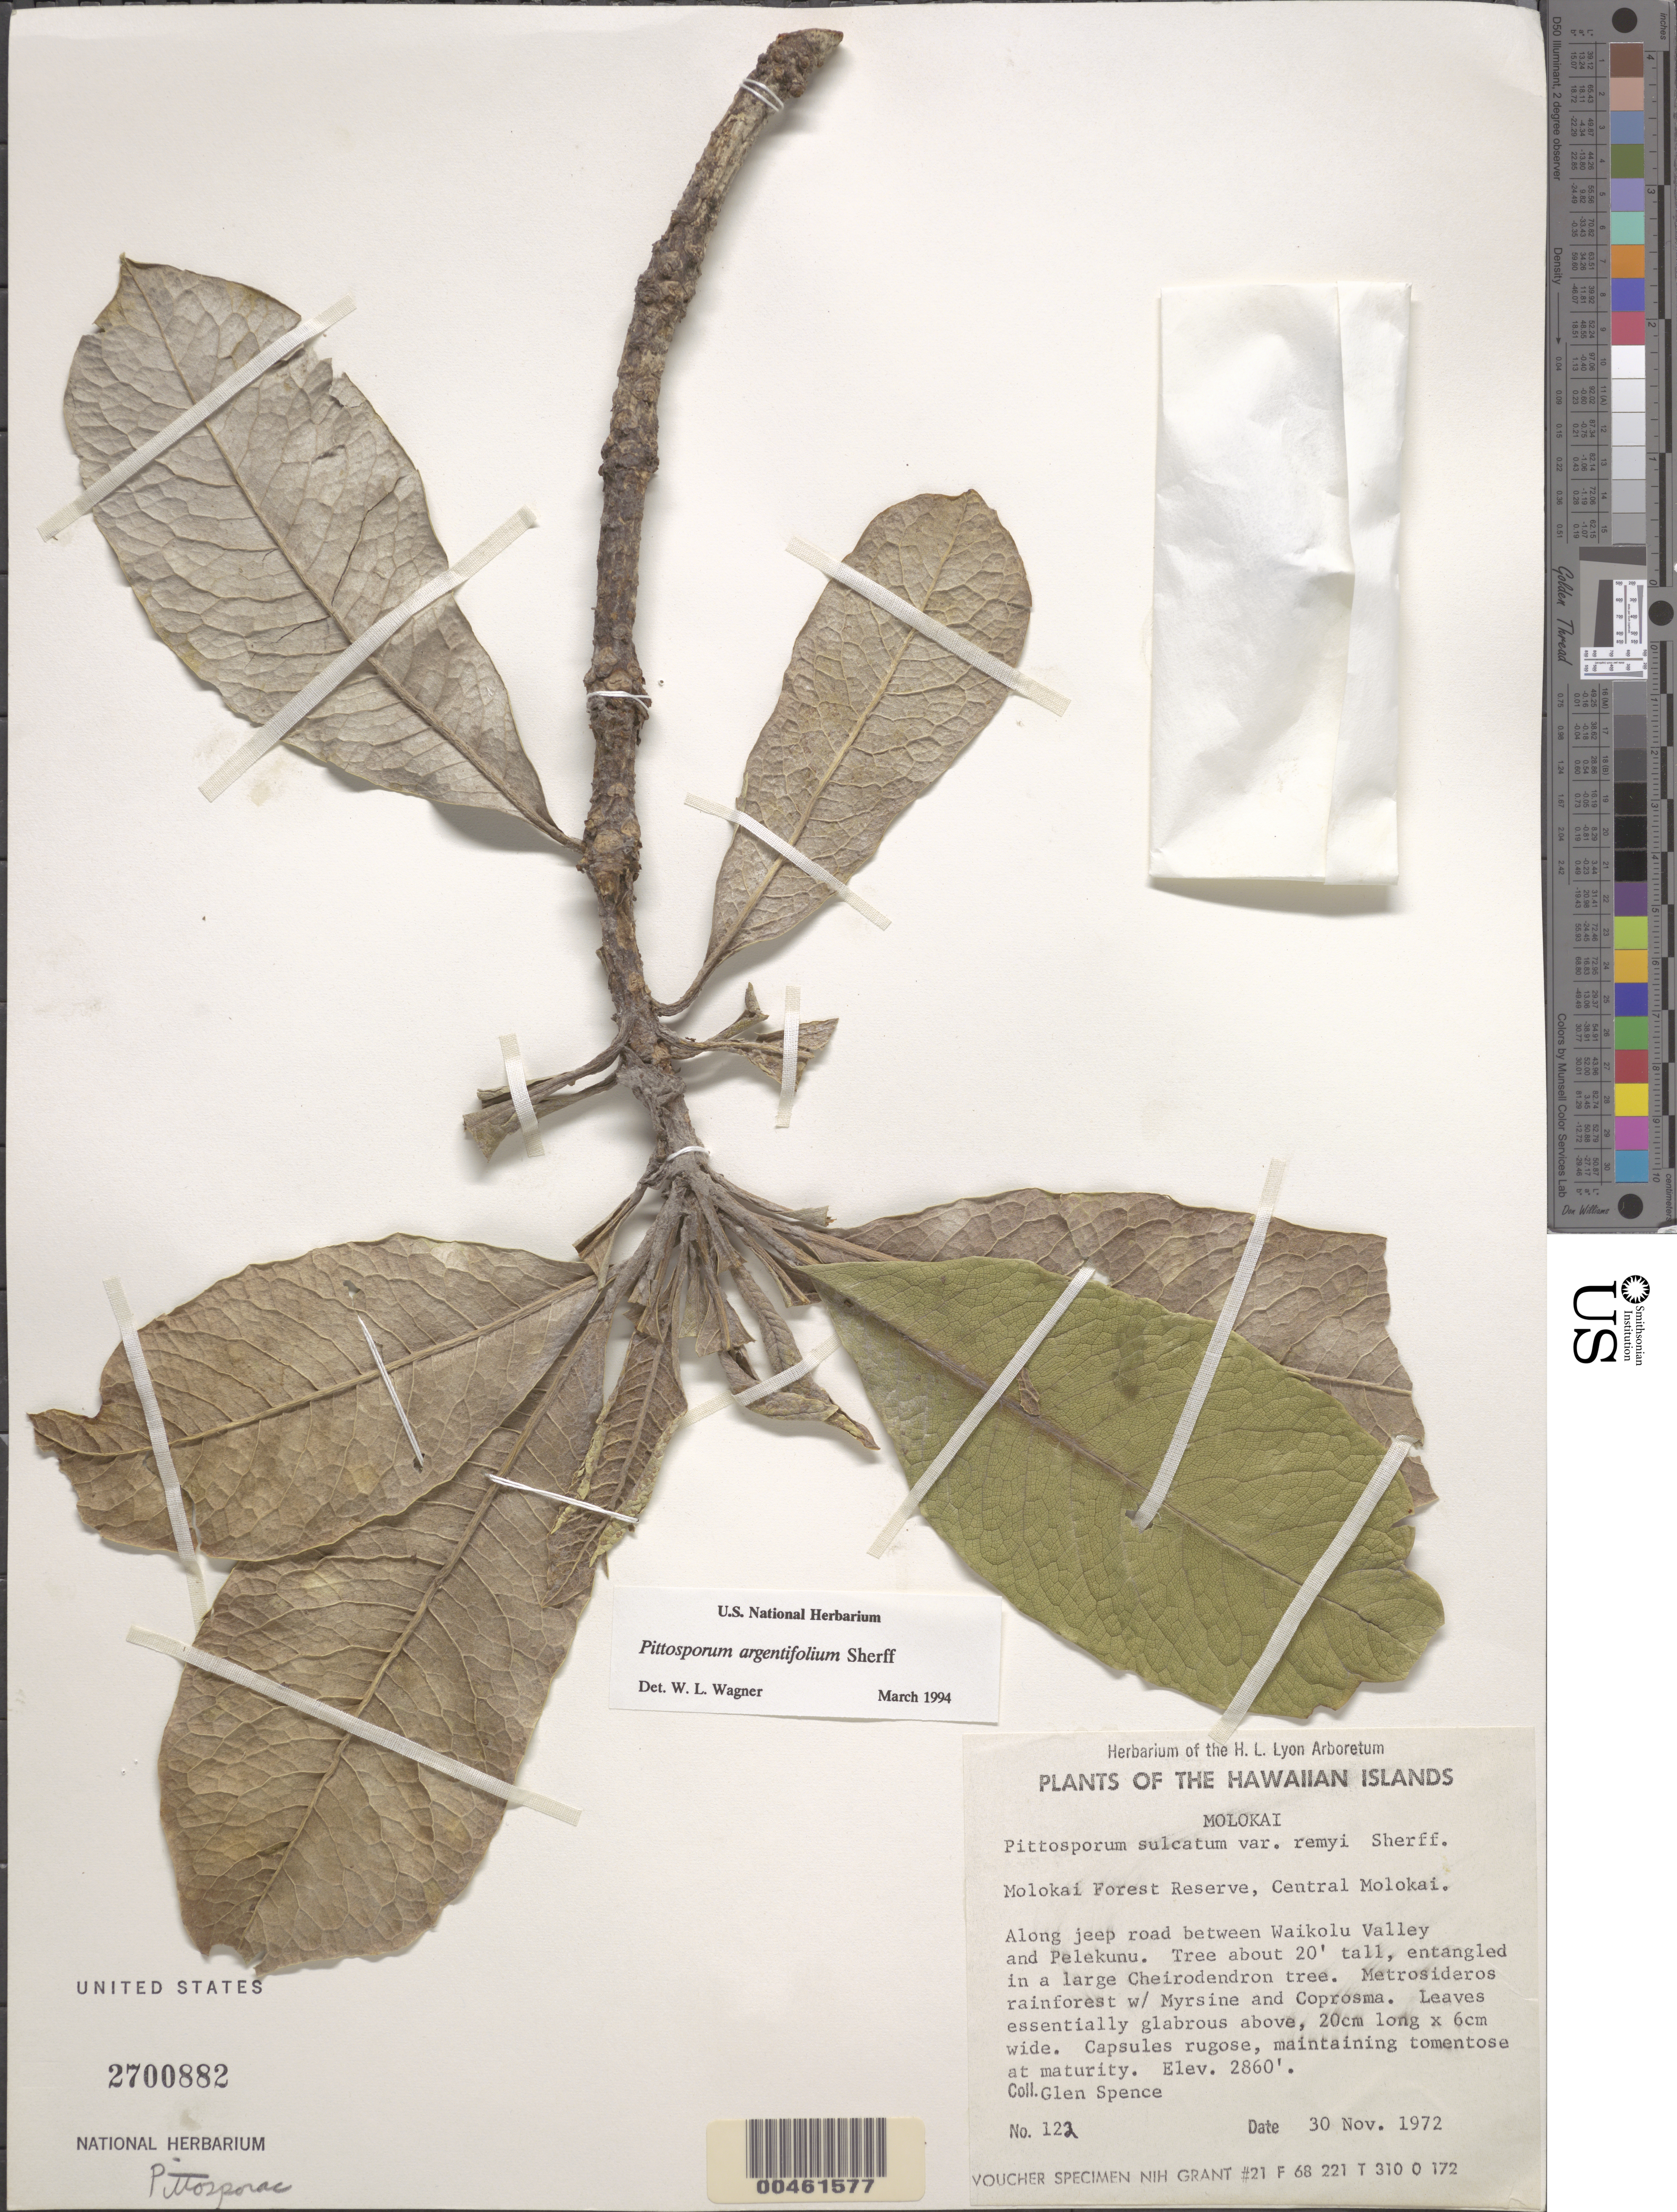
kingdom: Plantae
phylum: Tracheophyta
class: Magnoliopsida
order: Apiales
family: Pittosporaceae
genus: Pittosporum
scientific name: Pittosporum argentifolium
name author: Sherff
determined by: Wagner, W. L., (BOT), Smithsonian Institution - National Museum of Natural History (UNITED STATES)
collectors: G. Spence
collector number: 122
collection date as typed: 30 Nov 1972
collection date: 1972-11-30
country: United States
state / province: Hawaii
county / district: Maui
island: Moloka'i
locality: Molokai Forest Reserve, Central Molokai, Along jeep road between Waikolu Valley and Pelekunu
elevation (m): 872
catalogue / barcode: US 2700882